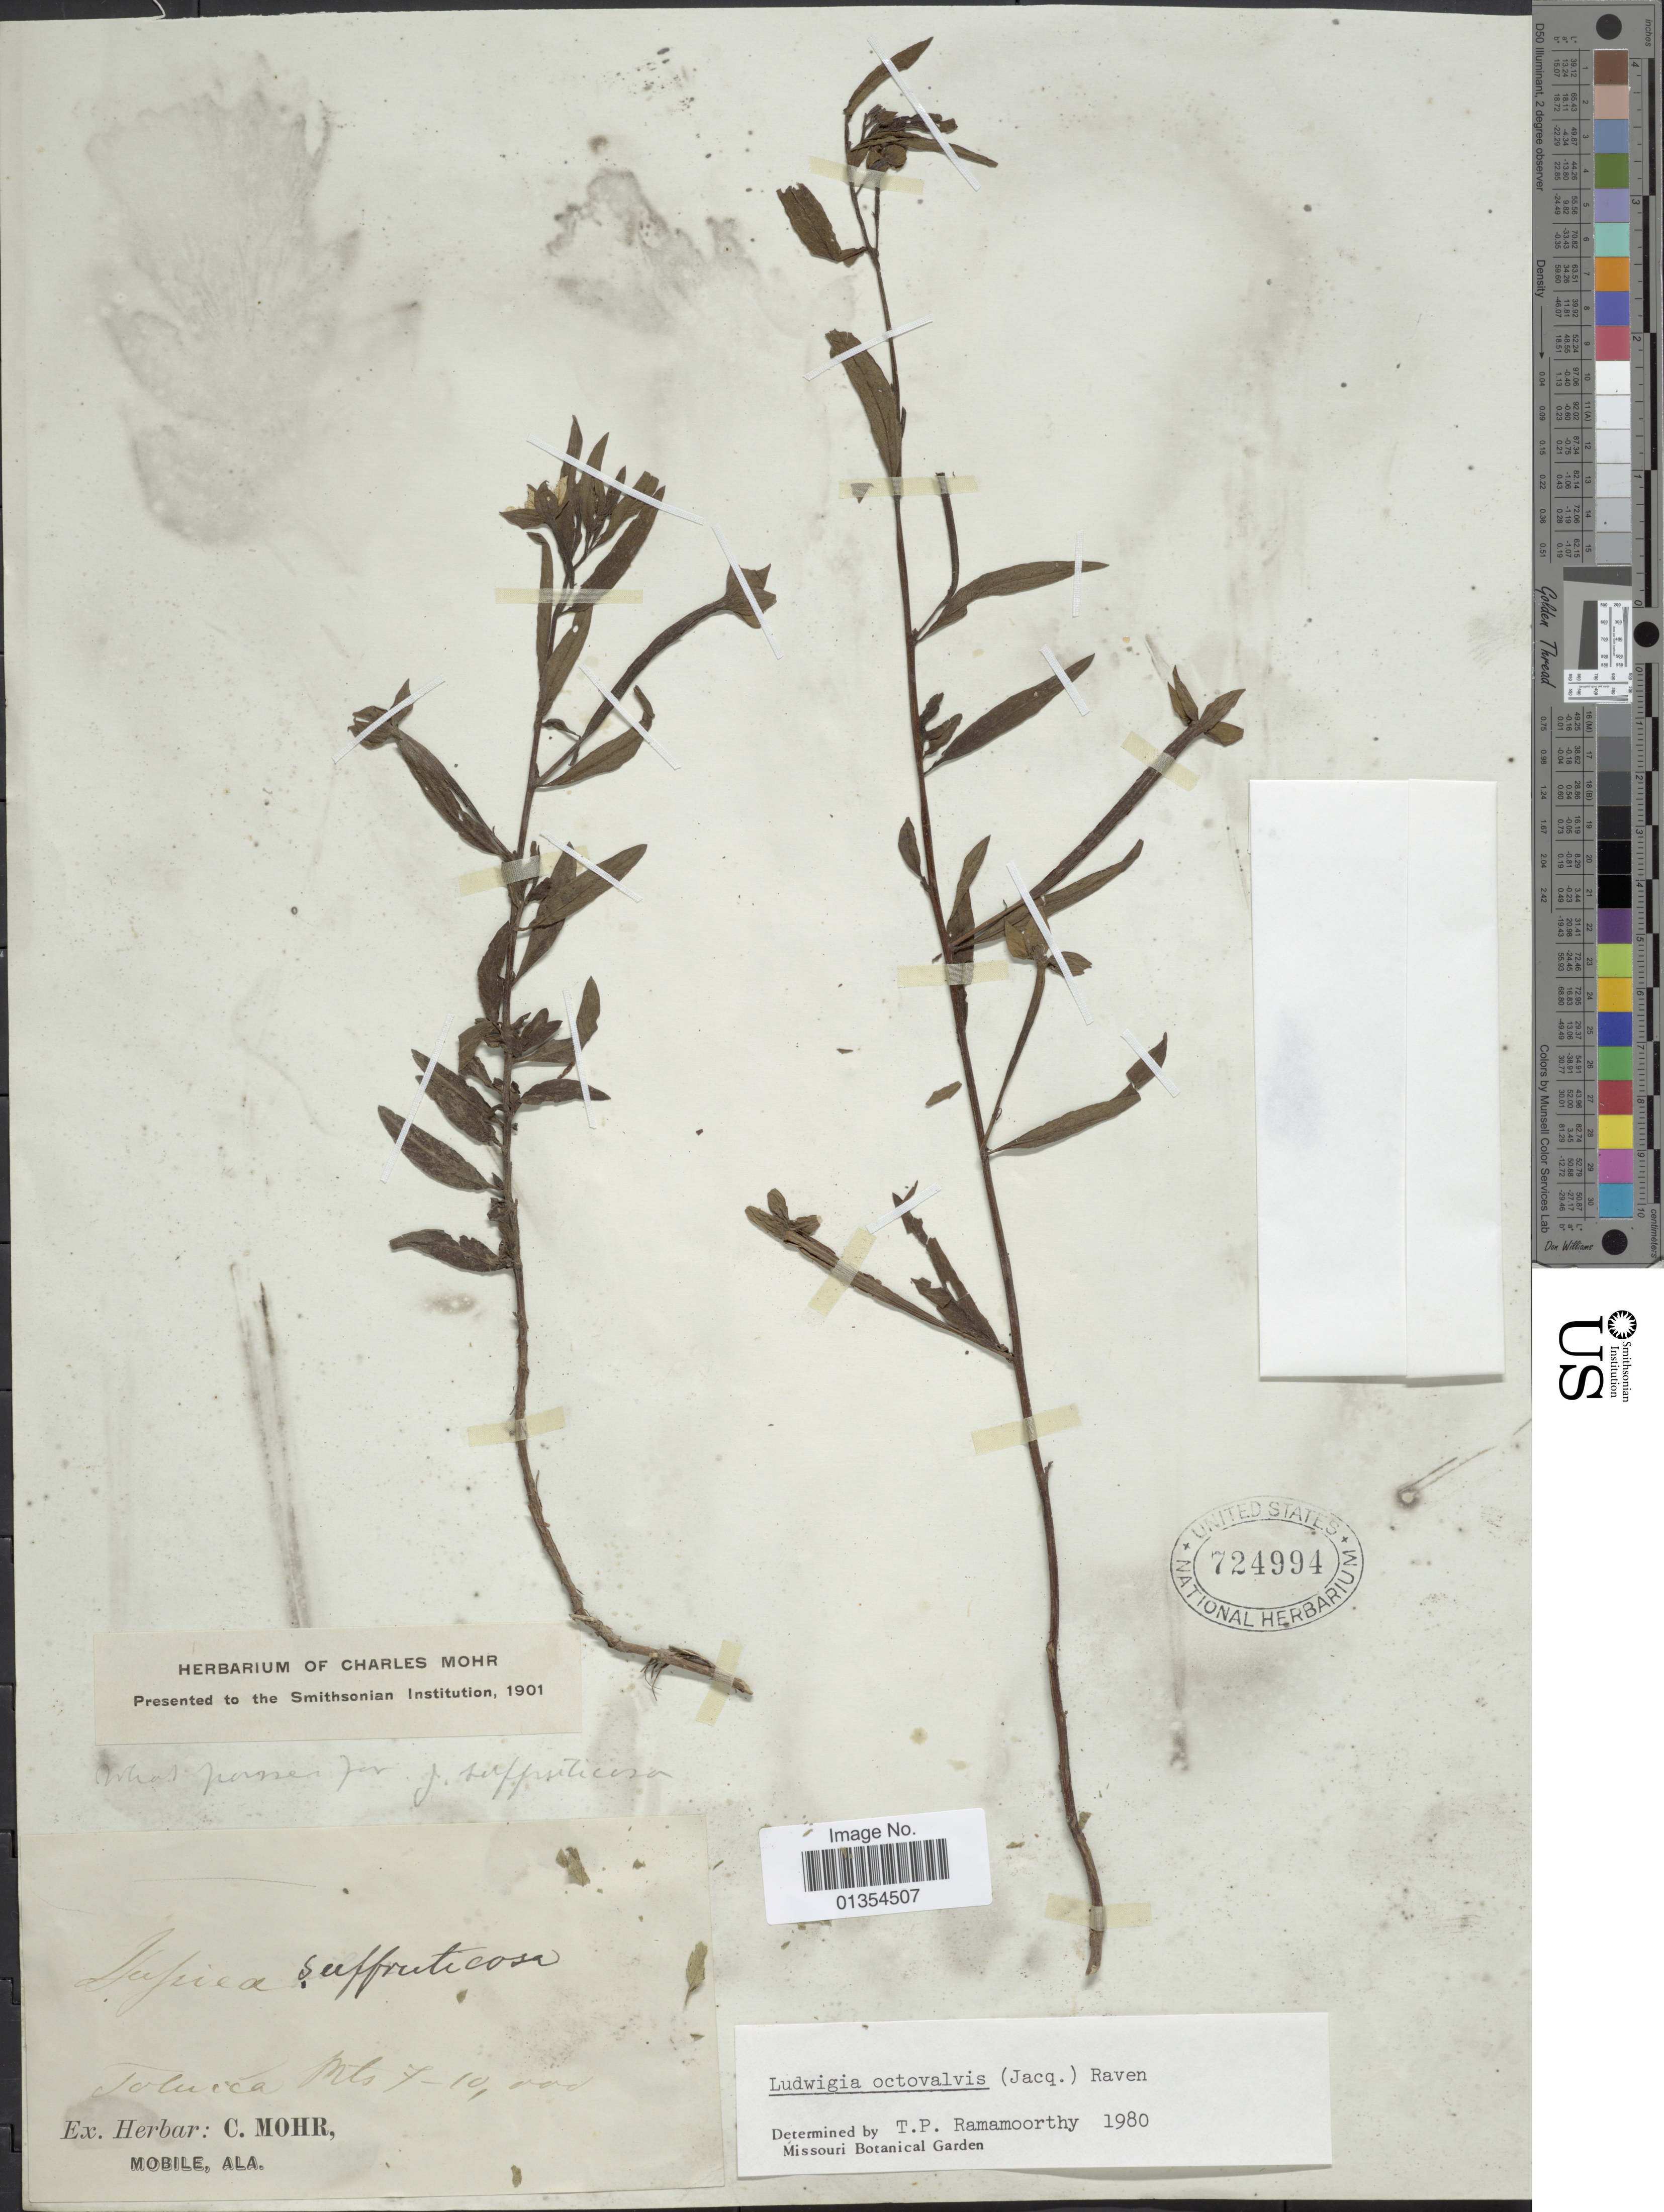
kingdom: Plantae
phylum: Tracheophyta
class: Magnoliopsida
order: Myrtales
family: Onagraceae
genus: Ludwigia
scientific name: Ludwigia octovalvis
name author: (Jacq.) P.H. Raven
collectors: C. T. Mohr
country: Mexico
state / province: Mexico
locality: Toluca Mts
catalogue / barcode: US 724994